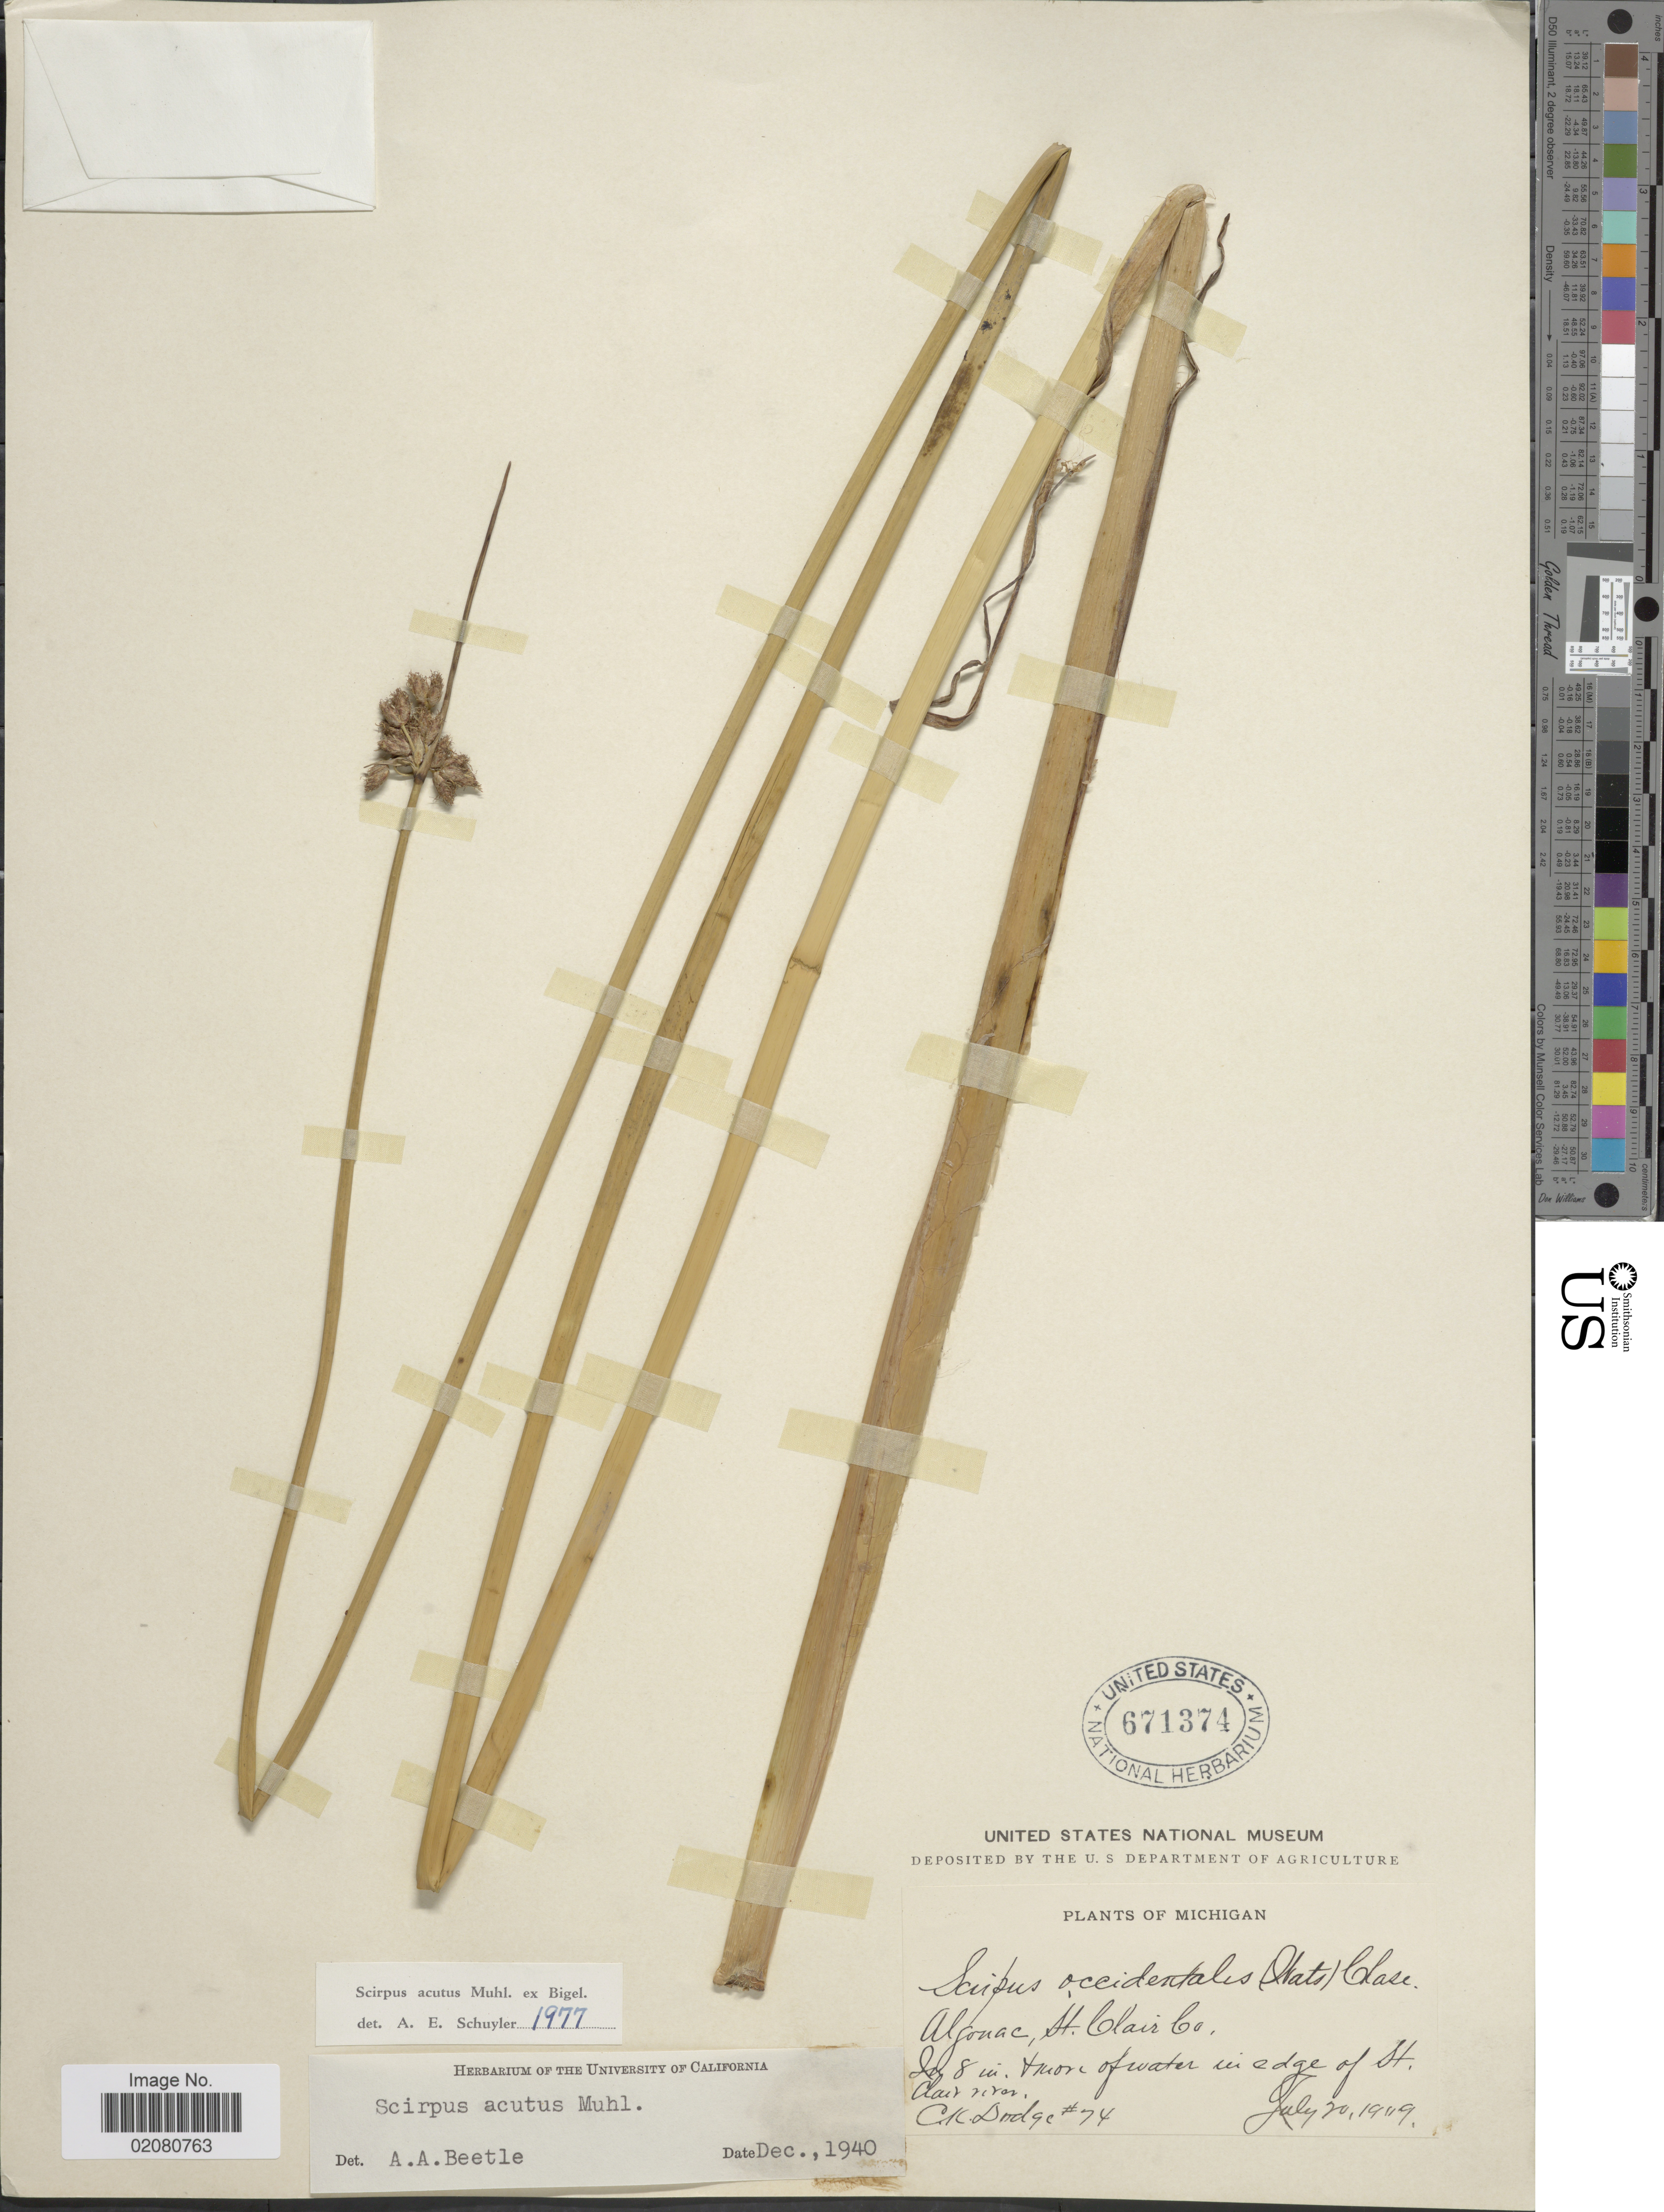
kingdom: Plantae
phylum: Tracheophyta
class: Liliopsida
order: Poales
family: Cyperaceae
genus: Schoenoplectus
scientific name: Schoenoplectus acutus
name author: (Muhl. ex Bigelow) Á. Löve & D. Löve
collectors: C. Dodge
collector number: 71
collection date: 1909-07-20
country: United States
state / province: Michigan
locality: Algonac, St. Clair Co. In 8 in. hore of water in edge of St. Clair river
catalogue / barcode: US 671374